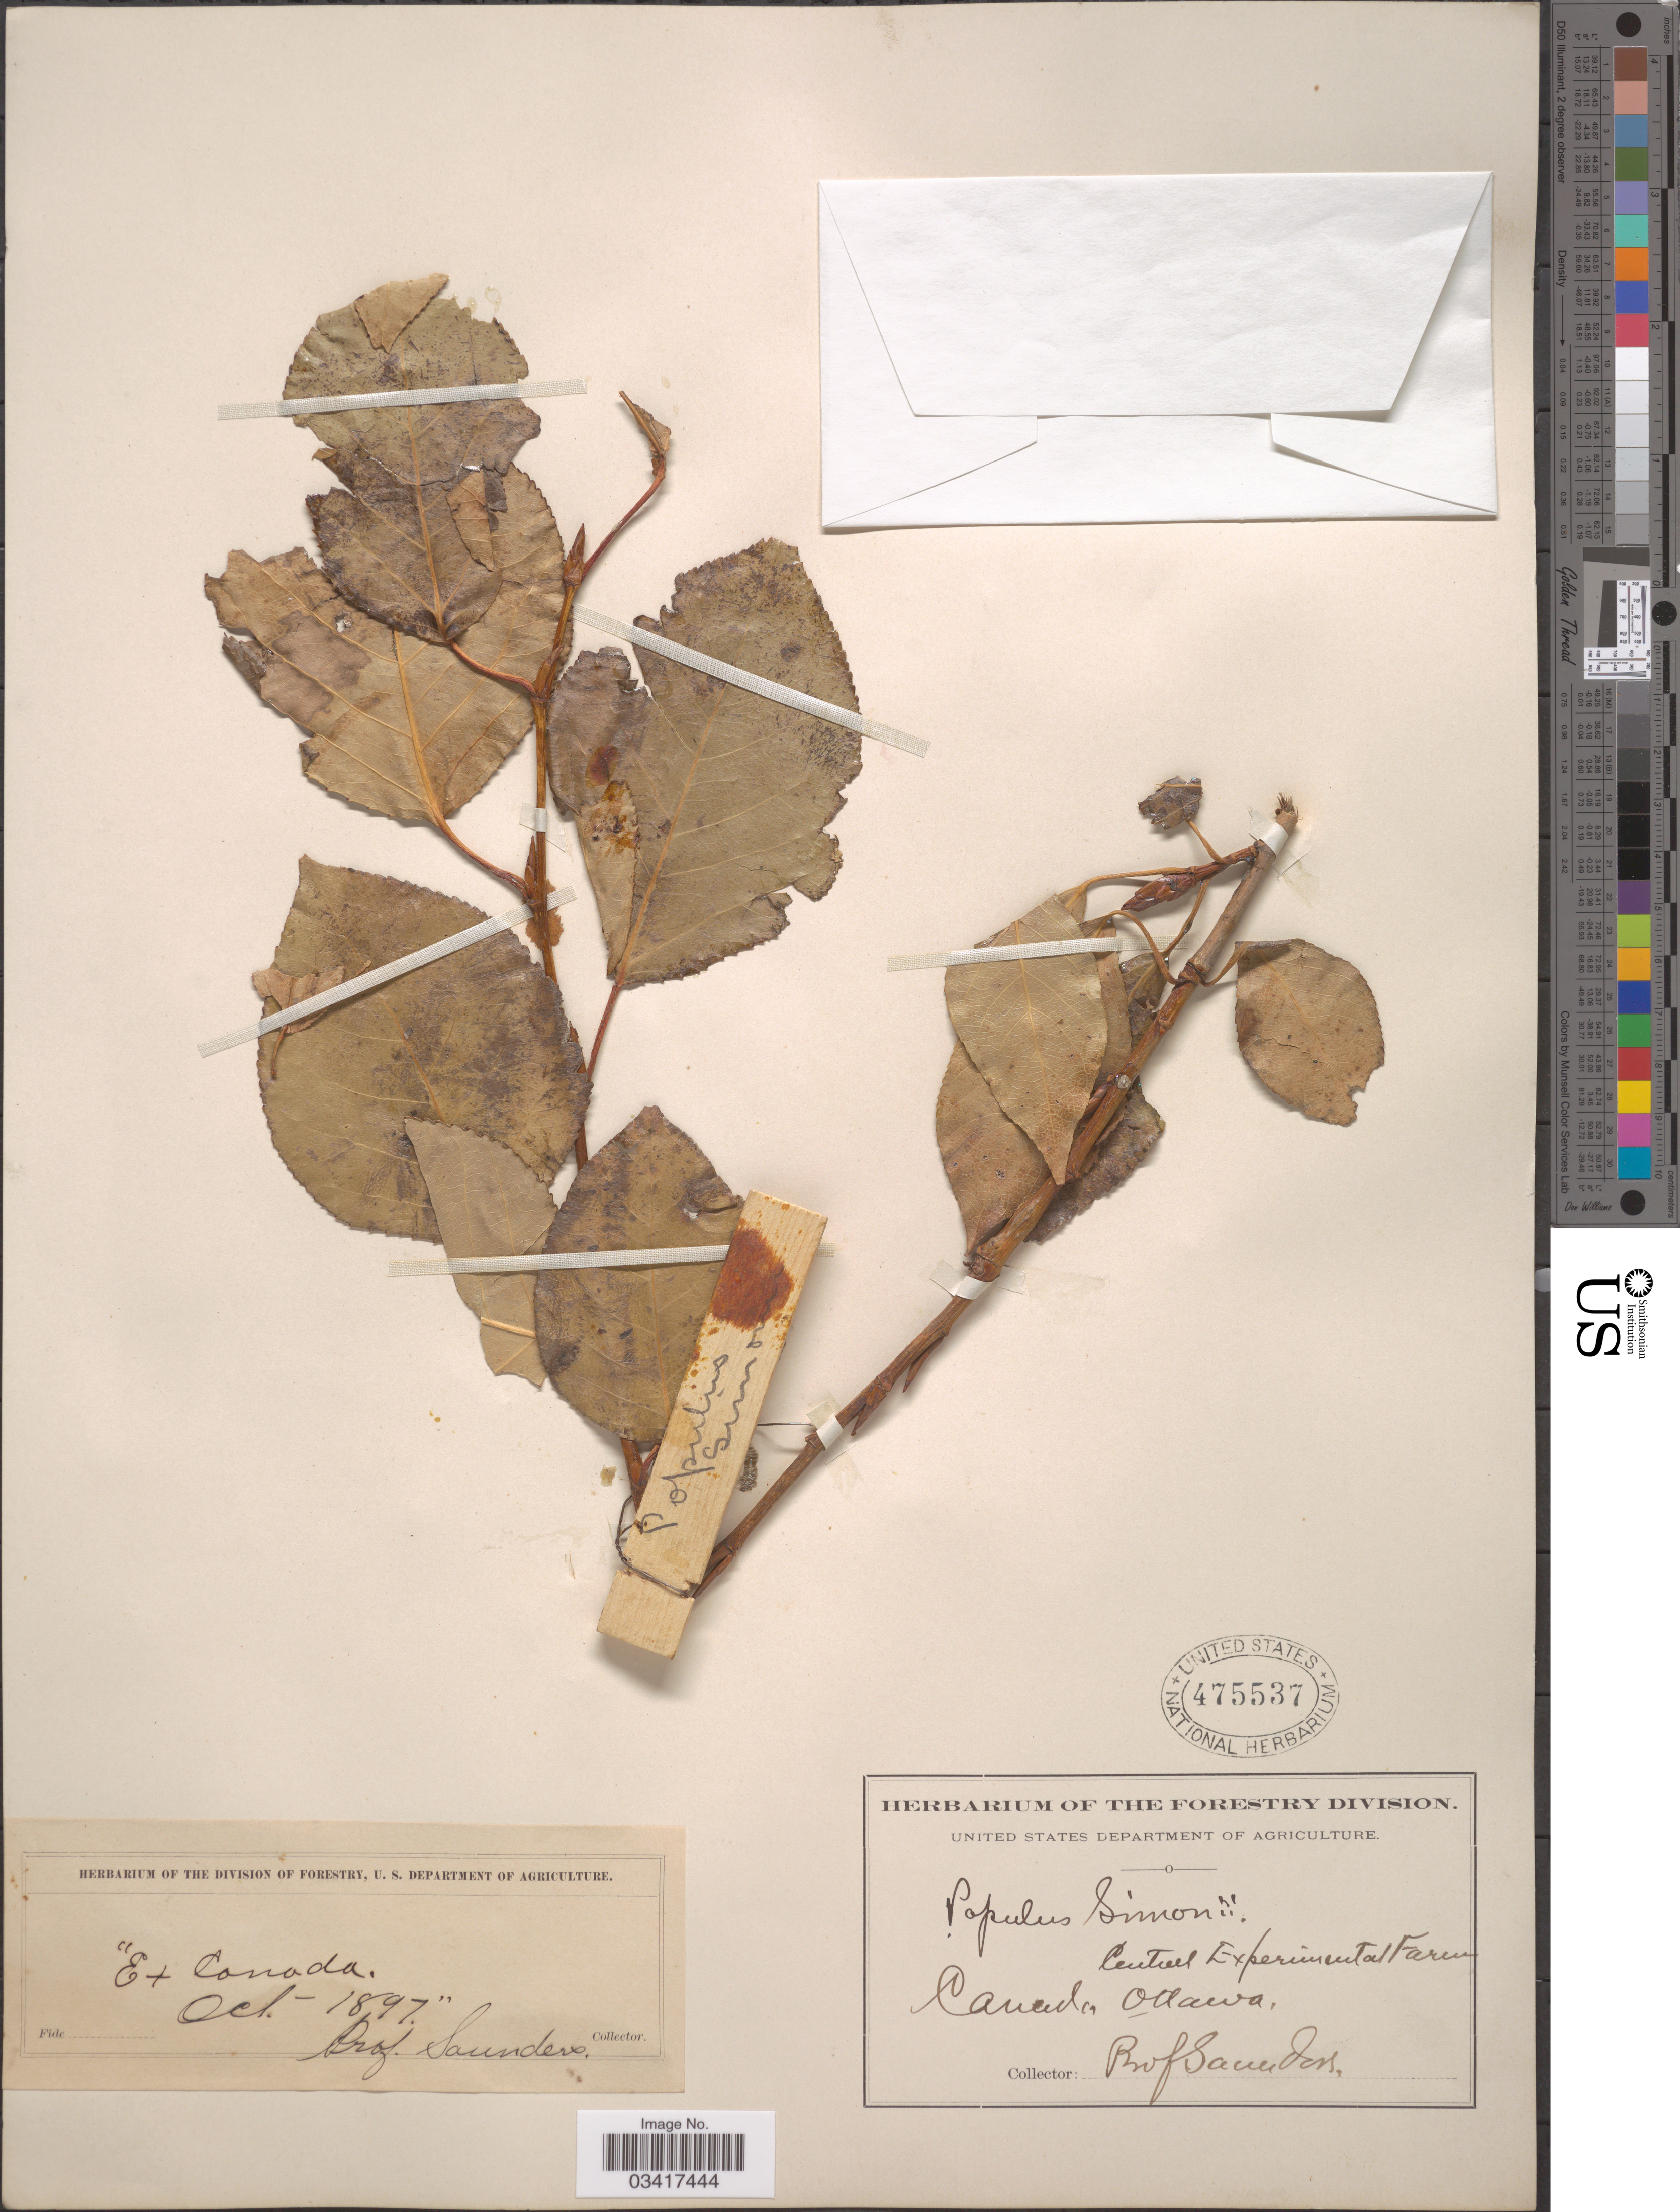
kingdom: Plantae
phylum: Tracheophyta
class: Magnoliopsida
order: Malpighiales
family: Salicaceae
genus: Populus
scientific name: Populus simonii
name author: Carrière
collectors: Prof. Saunders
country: Canada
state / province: Ontario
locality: Central Experimental Farm. Ottawa.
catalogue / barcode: US 475537